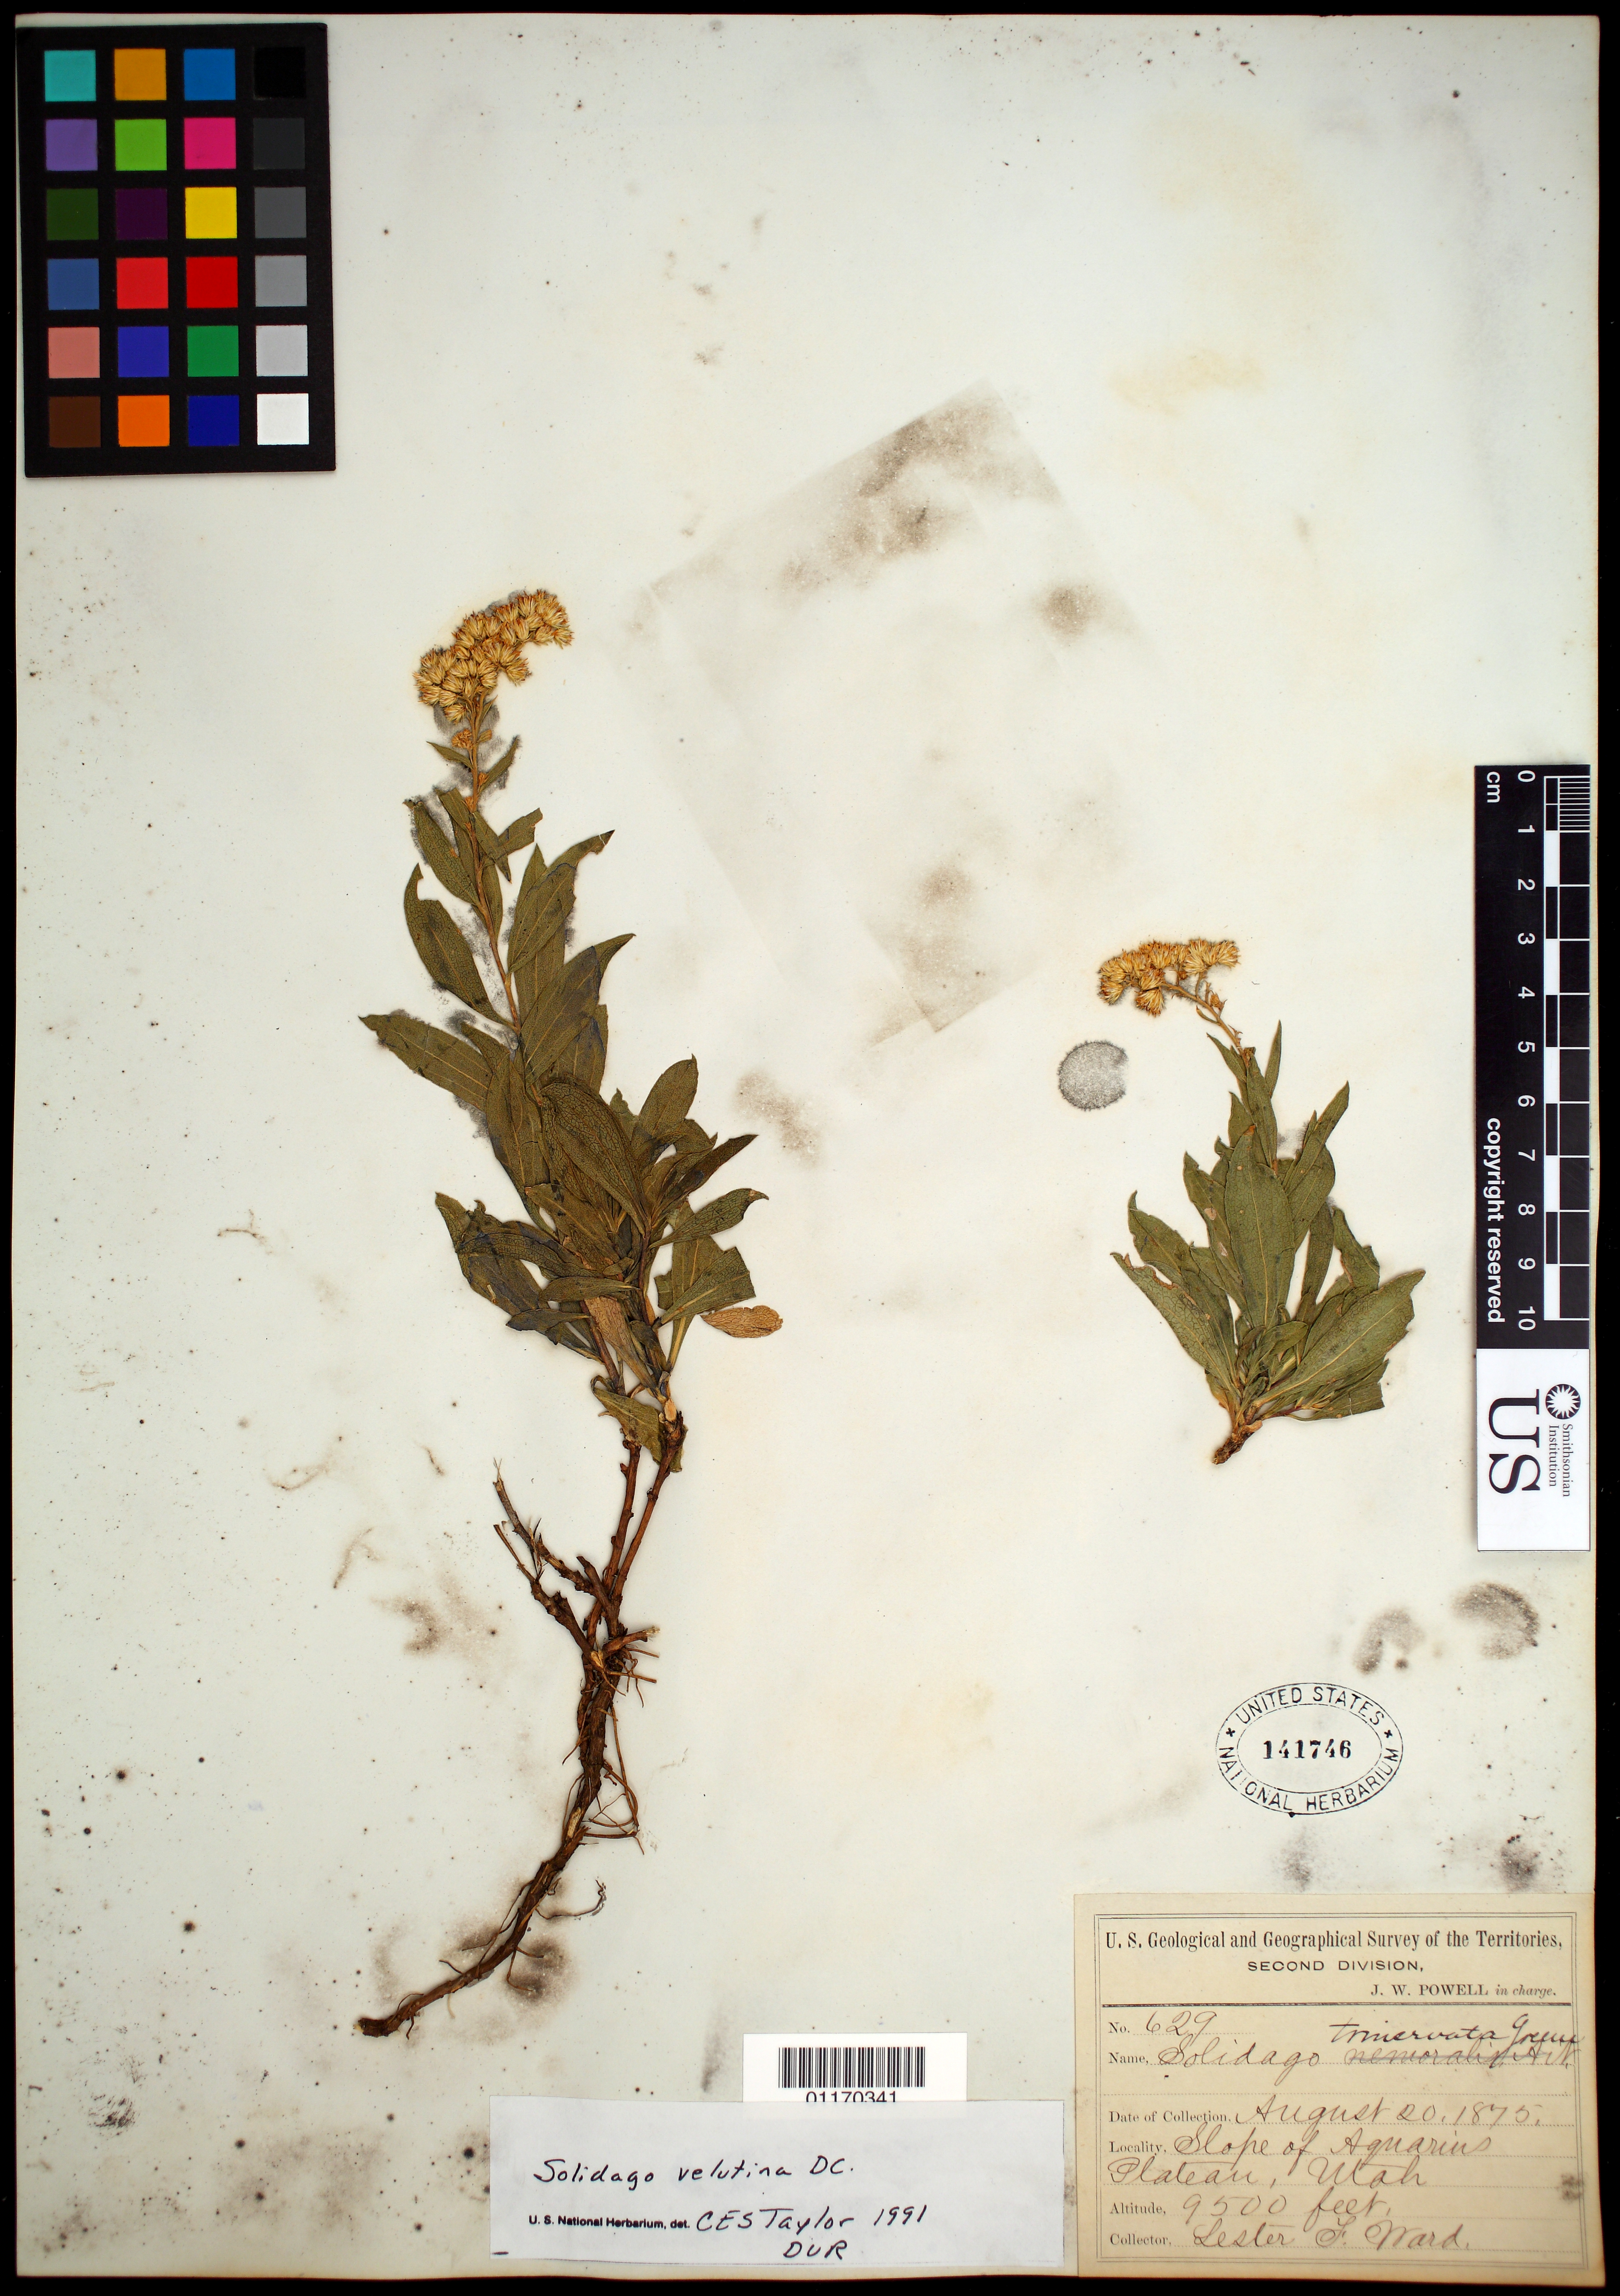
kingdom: Plantae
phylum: Tracheophyta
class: Magnoliopsida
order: Asterales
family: Asteraceae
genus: Solidago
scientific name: Solidago velutina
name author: DC.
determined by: Taylor, Constance E. S.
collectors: L. F. Ward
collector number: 629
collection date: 1875-08-20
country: United States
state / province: Utah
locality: slpe of Aquarius Plateau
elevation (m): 2896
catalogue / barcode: US 141746